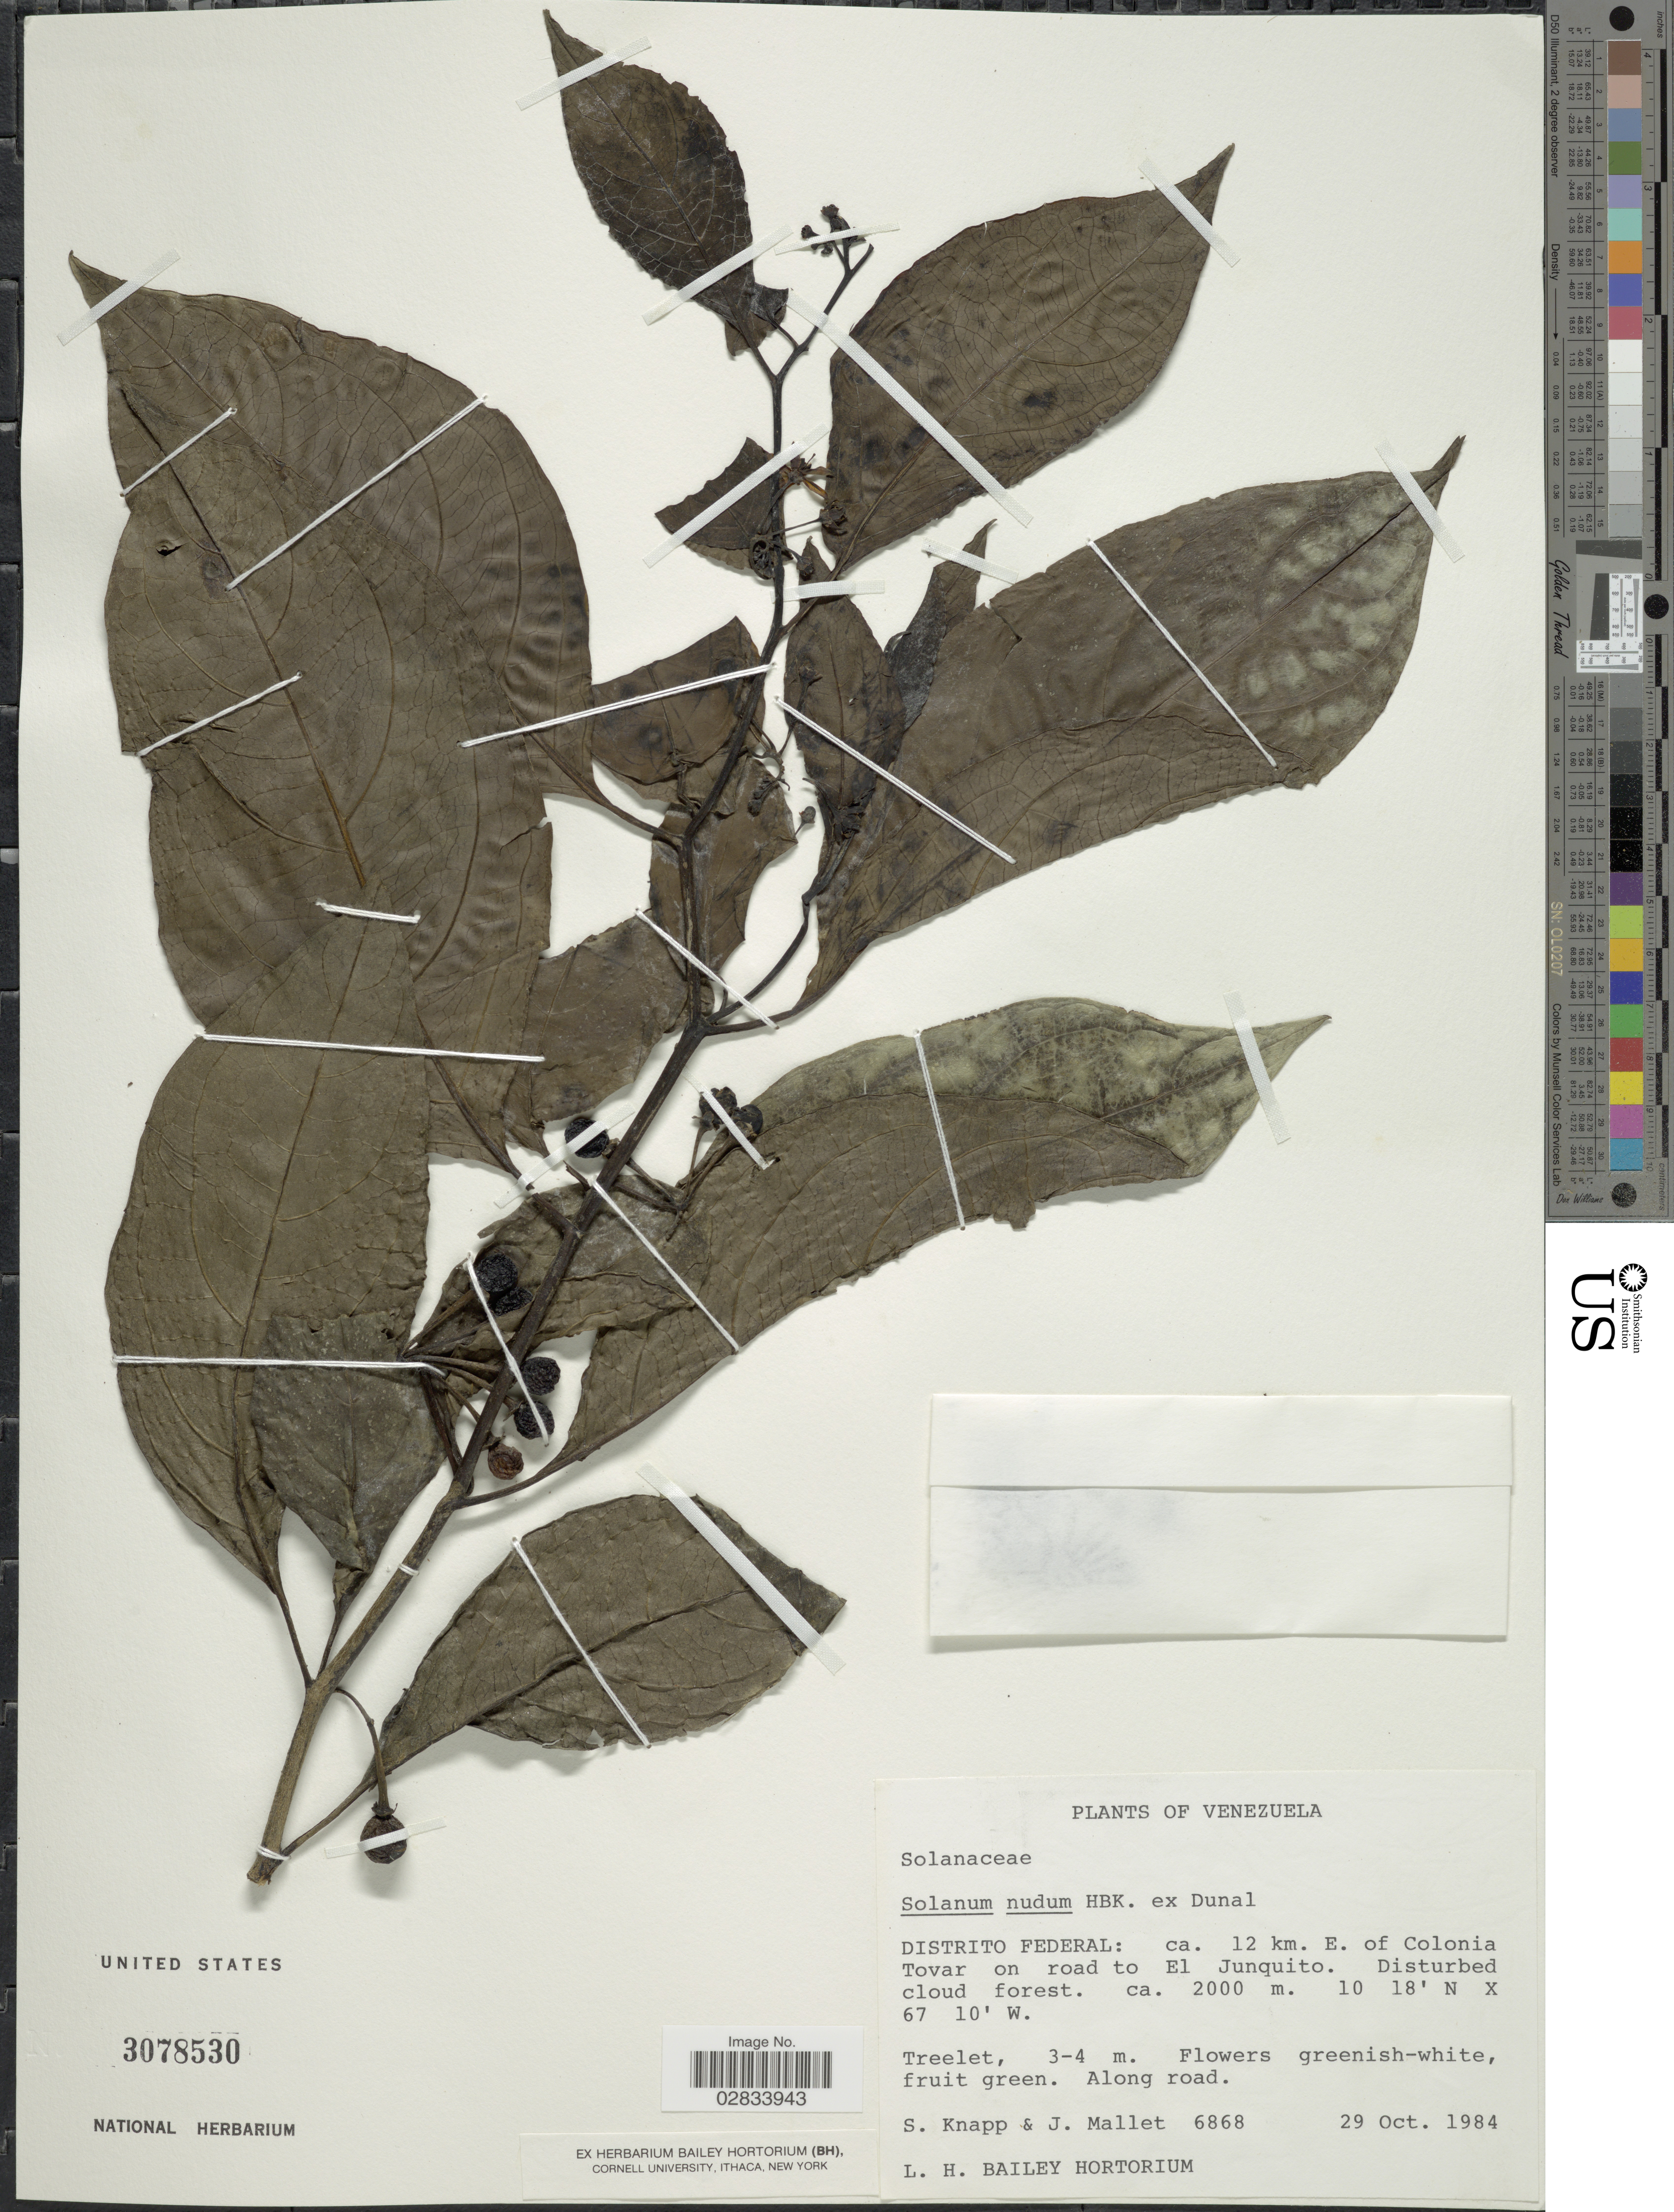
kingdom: Plantae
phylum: Tracheophyta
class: Magnoliopsida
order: Solanales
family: Solanaceae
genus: Solanum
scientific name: Solanum nudum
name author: Humb. & Bonpl. ex Dunal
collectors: S. Knapp & J. Mallet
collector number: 6868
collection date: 1984-10-29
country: Venezuela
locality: Distrito Federal: ca. 12 km. E. of Colonia Tovar on road to El Junquito.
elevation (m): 2000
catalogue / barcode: US 3078530